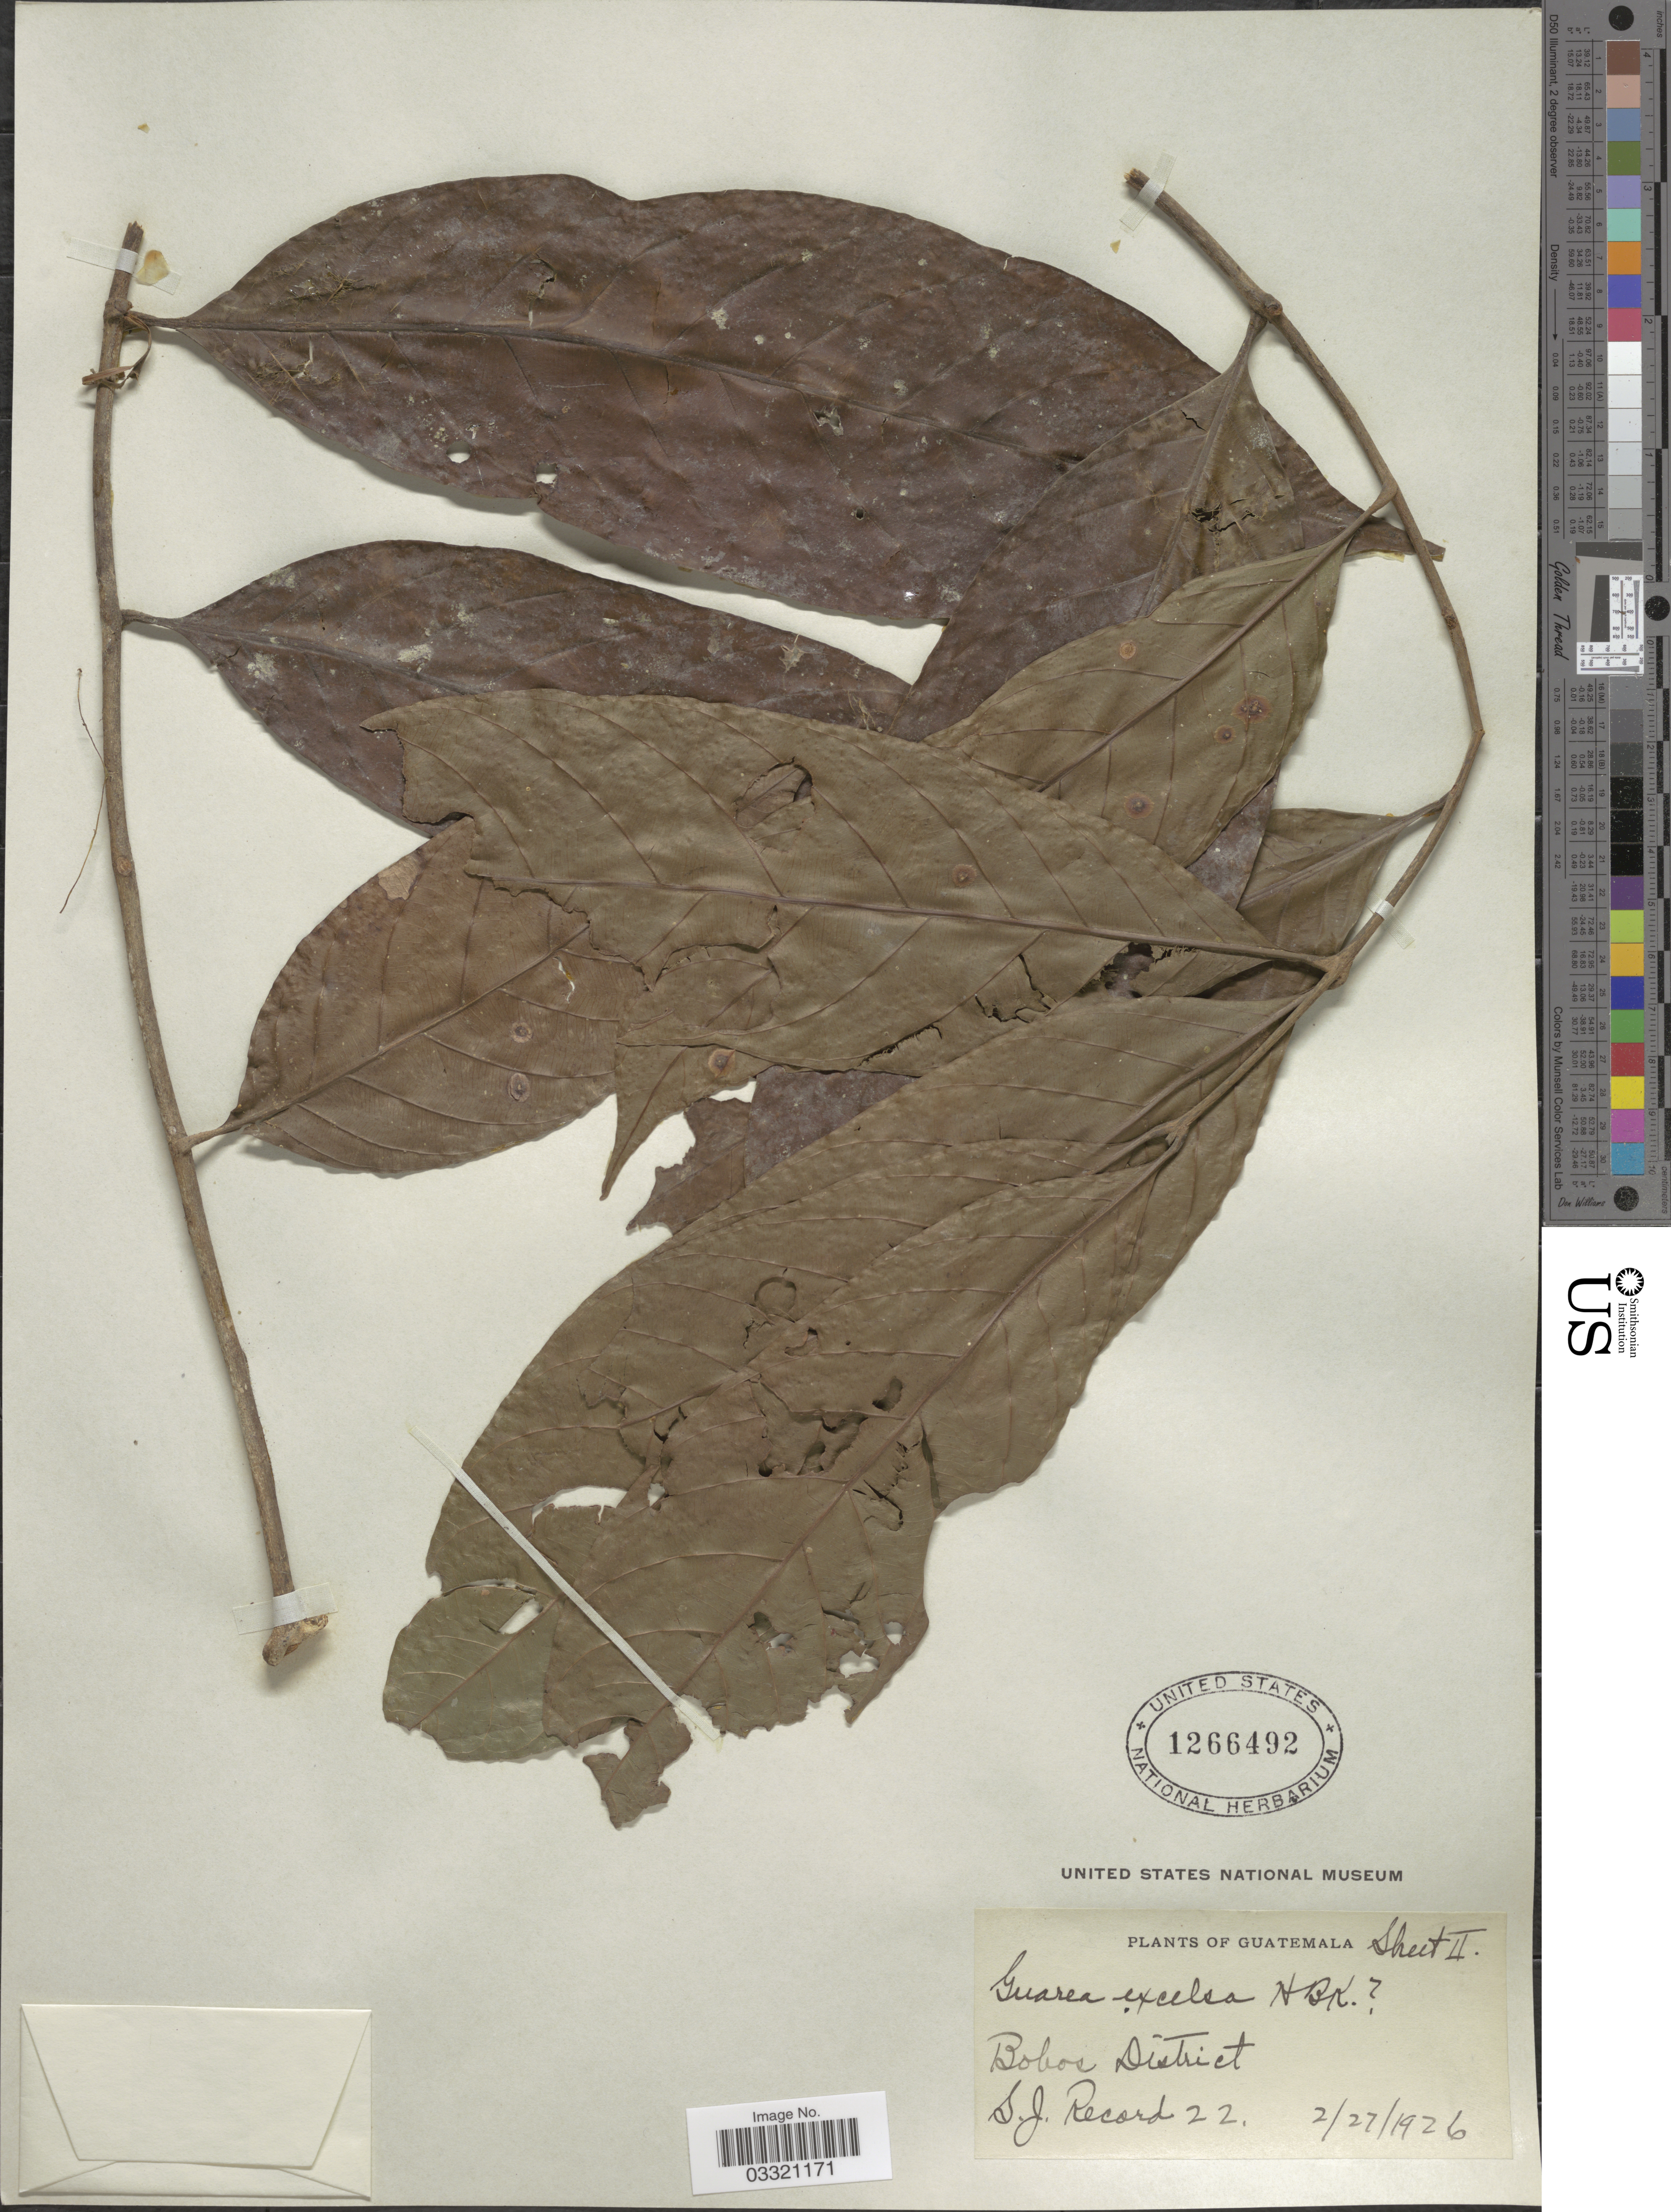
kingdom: Plantae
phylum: Tracheophyta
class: Magnoliopsida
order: Sapindales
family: Meliaceae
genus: Guarea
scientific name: Guarea excelsa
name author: Kunth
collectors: S. J. Record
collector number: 22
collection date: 1926-02-27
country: Guatemala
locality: Bobos District.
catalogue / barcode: US 1266492